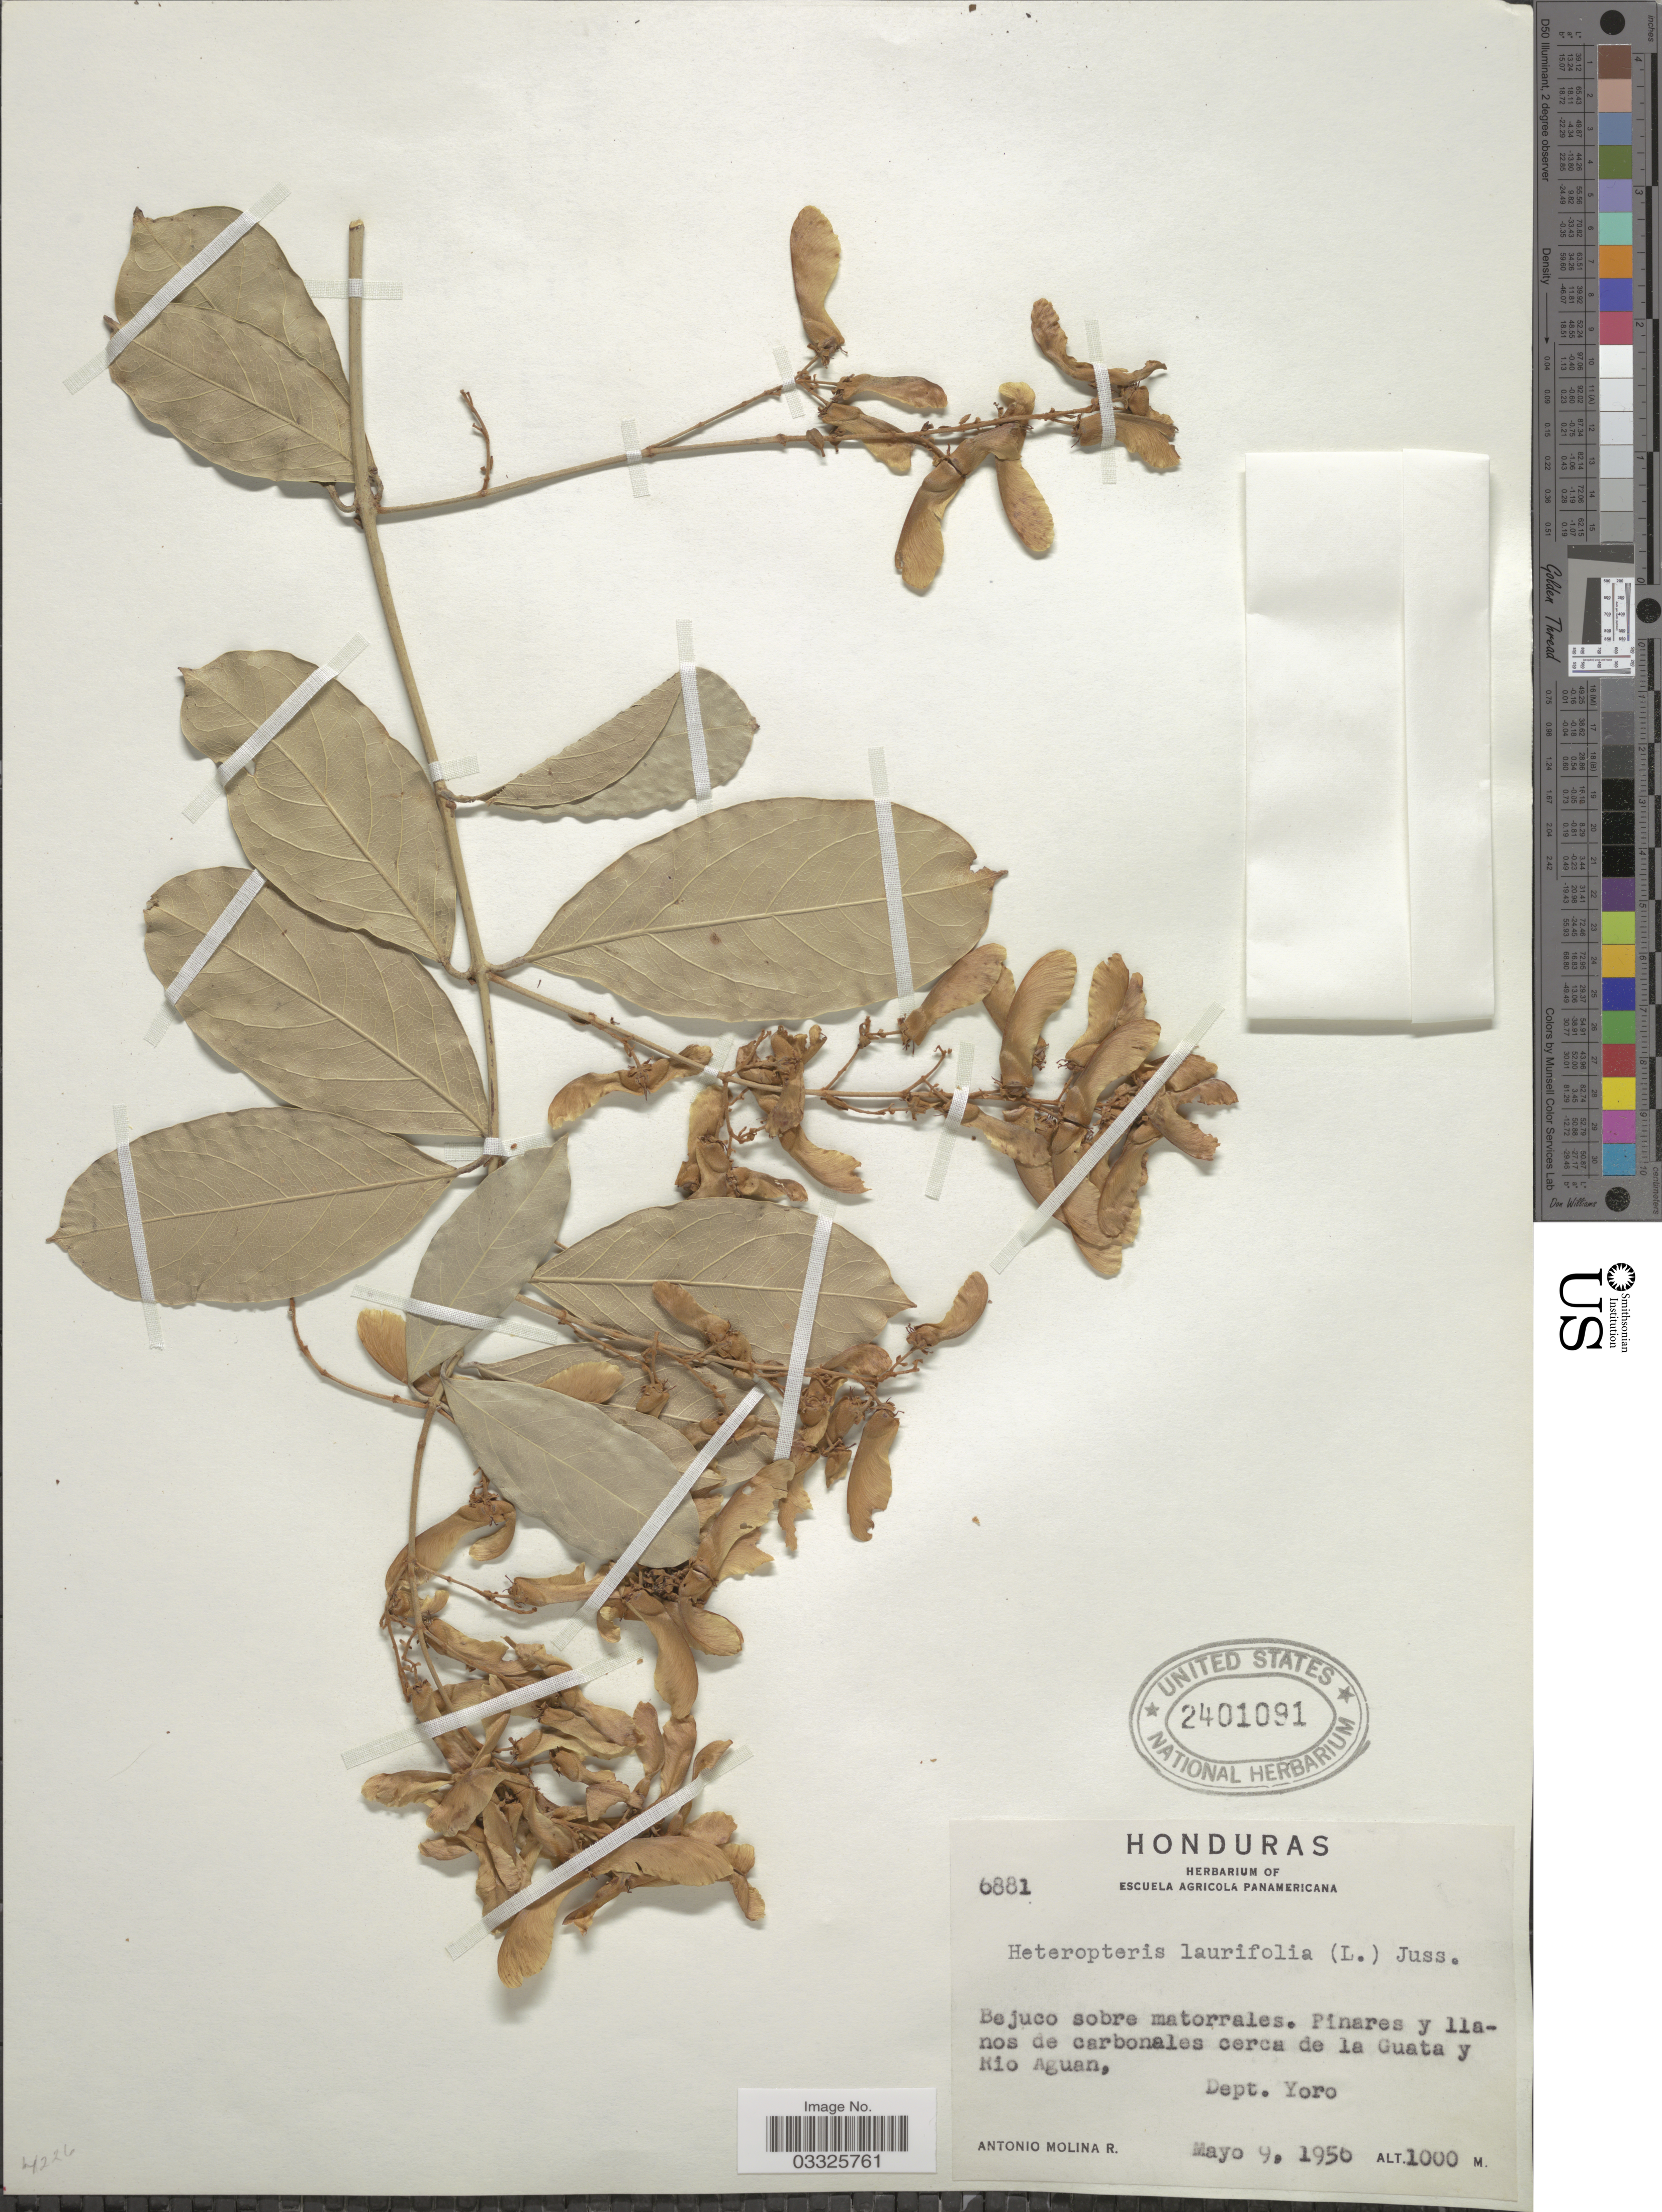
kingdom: Plantae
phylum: Tracheophyta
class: Magnoliopsida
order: Malpighiales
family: Malpighiaceae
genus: Heteropterys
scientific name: Heteropterys laurifolia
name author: (L.) A. Juss.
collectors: A. Molina R.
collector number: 6881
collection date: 1956-05-09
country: Honduras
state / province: Yoro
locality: Pinares y llanos de carbonales cerca de la Guata y Rio Aguan. Dept. Yoro.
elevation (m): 1000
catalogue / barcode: US 2401091